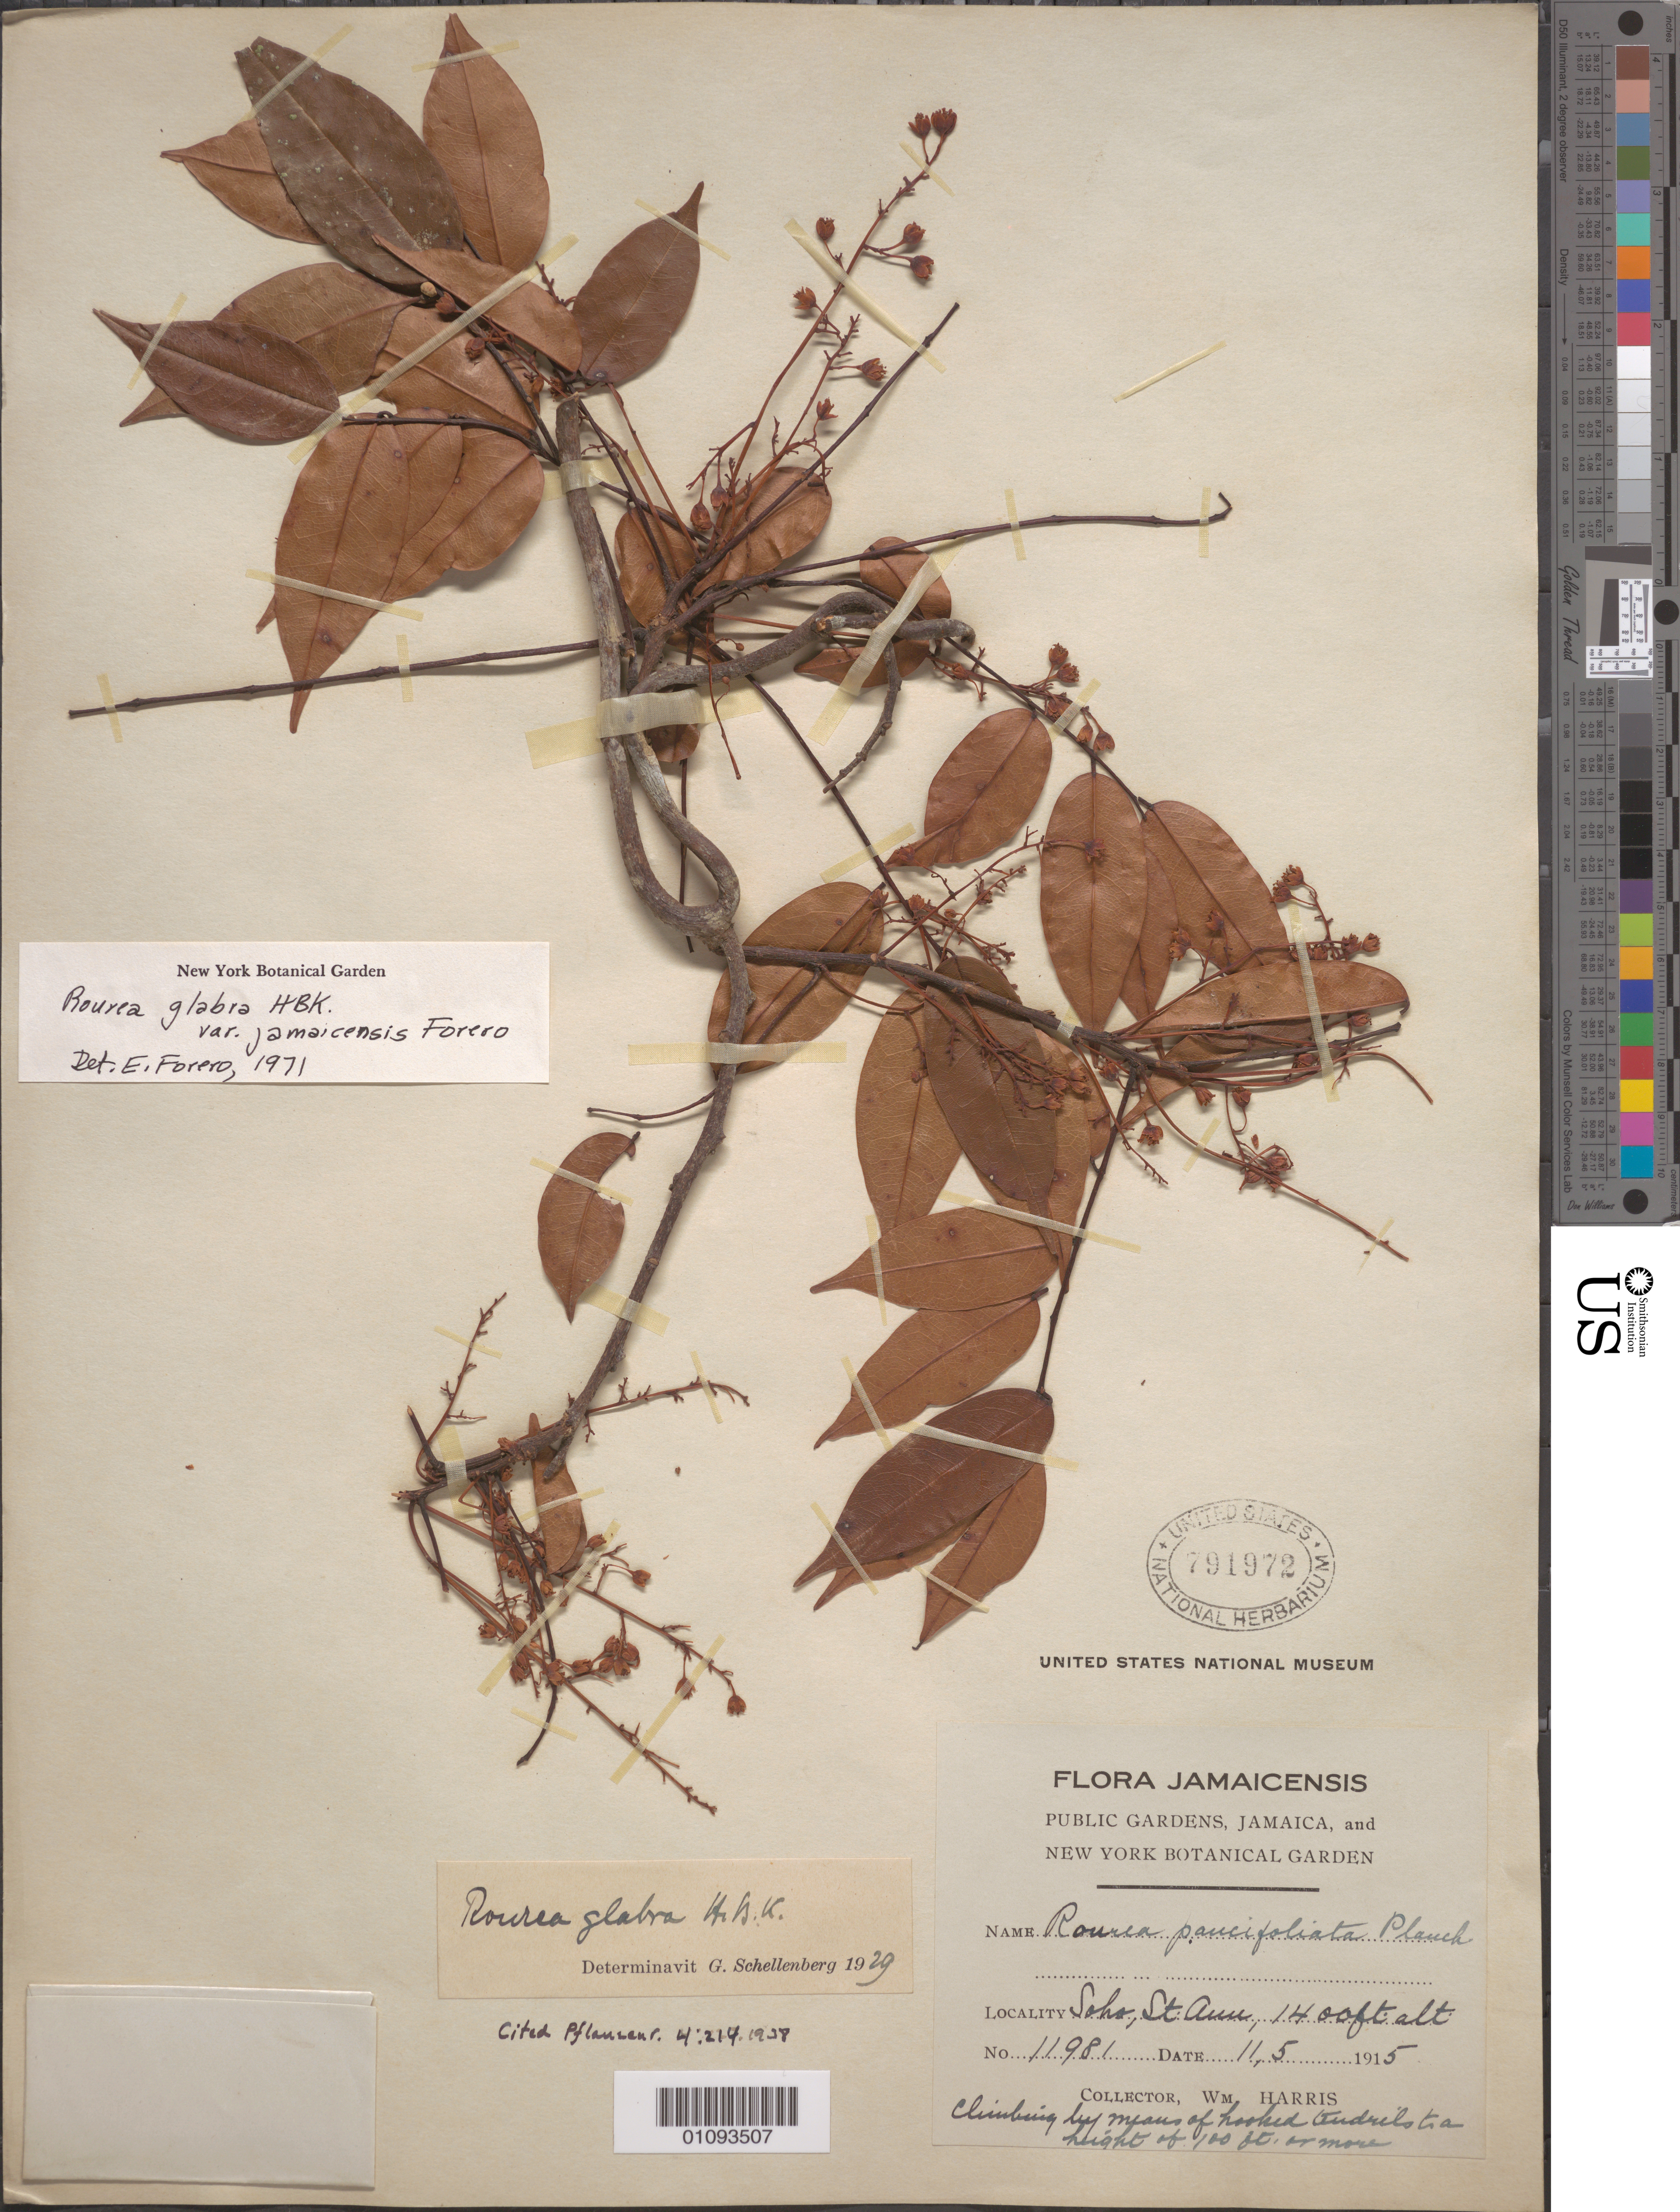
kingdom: Plantae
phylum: Tracheophyta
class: Magnoliopsida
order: Oxalidales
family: Connaraceae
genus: Rourea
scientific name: Rourea glabra var. jamaicensis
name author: Forero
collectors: W. Harris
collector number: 11981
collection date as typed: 11 May 1915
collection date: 1915-05-11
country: Jamaica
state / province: Saint Ann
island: Jamaica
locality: Soho St.Anns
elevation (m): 427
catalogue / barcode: US 791972